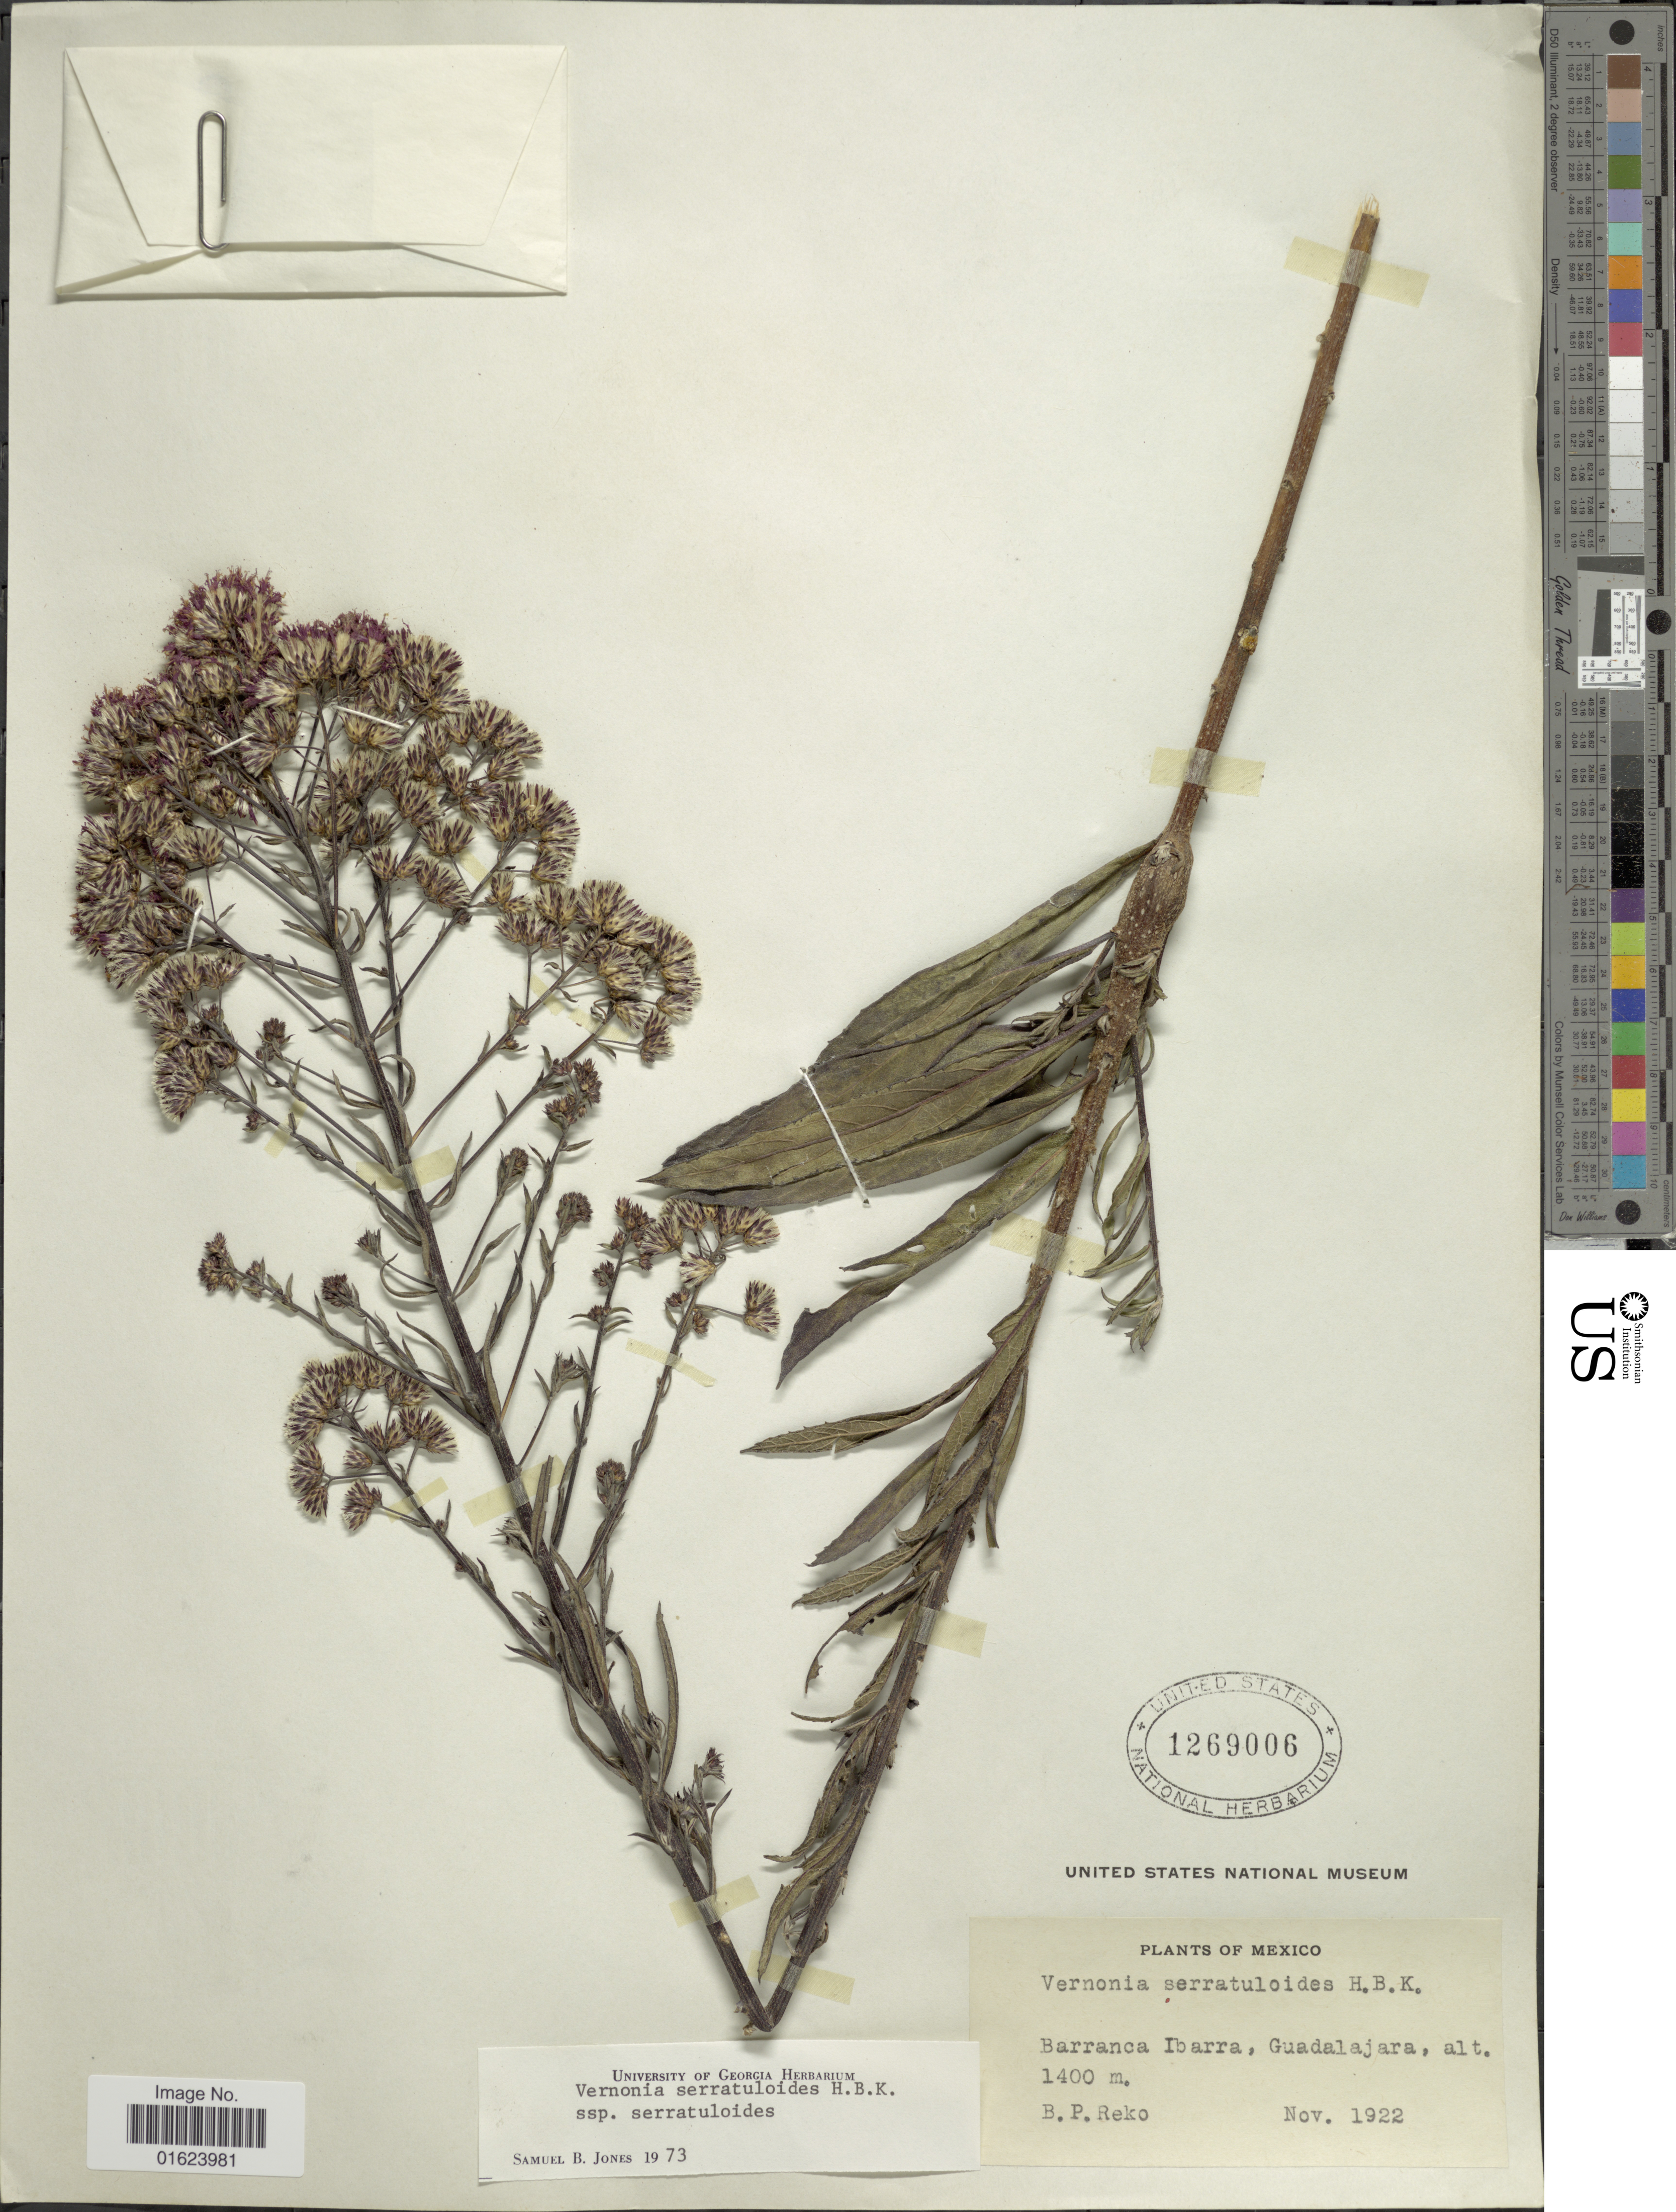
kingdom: Plantae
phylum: Tracheophyta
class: Magnoliopsida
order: Asterales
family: Asteraceae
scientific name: Vickianthus serratuloides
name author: (Kunth) H. Rob.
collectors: B. P. Reko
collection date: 1922-11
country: Mexico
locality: Mexico, Barranca Ibarra, Gaudalajara.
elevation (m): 1400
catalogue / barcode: US 1269006